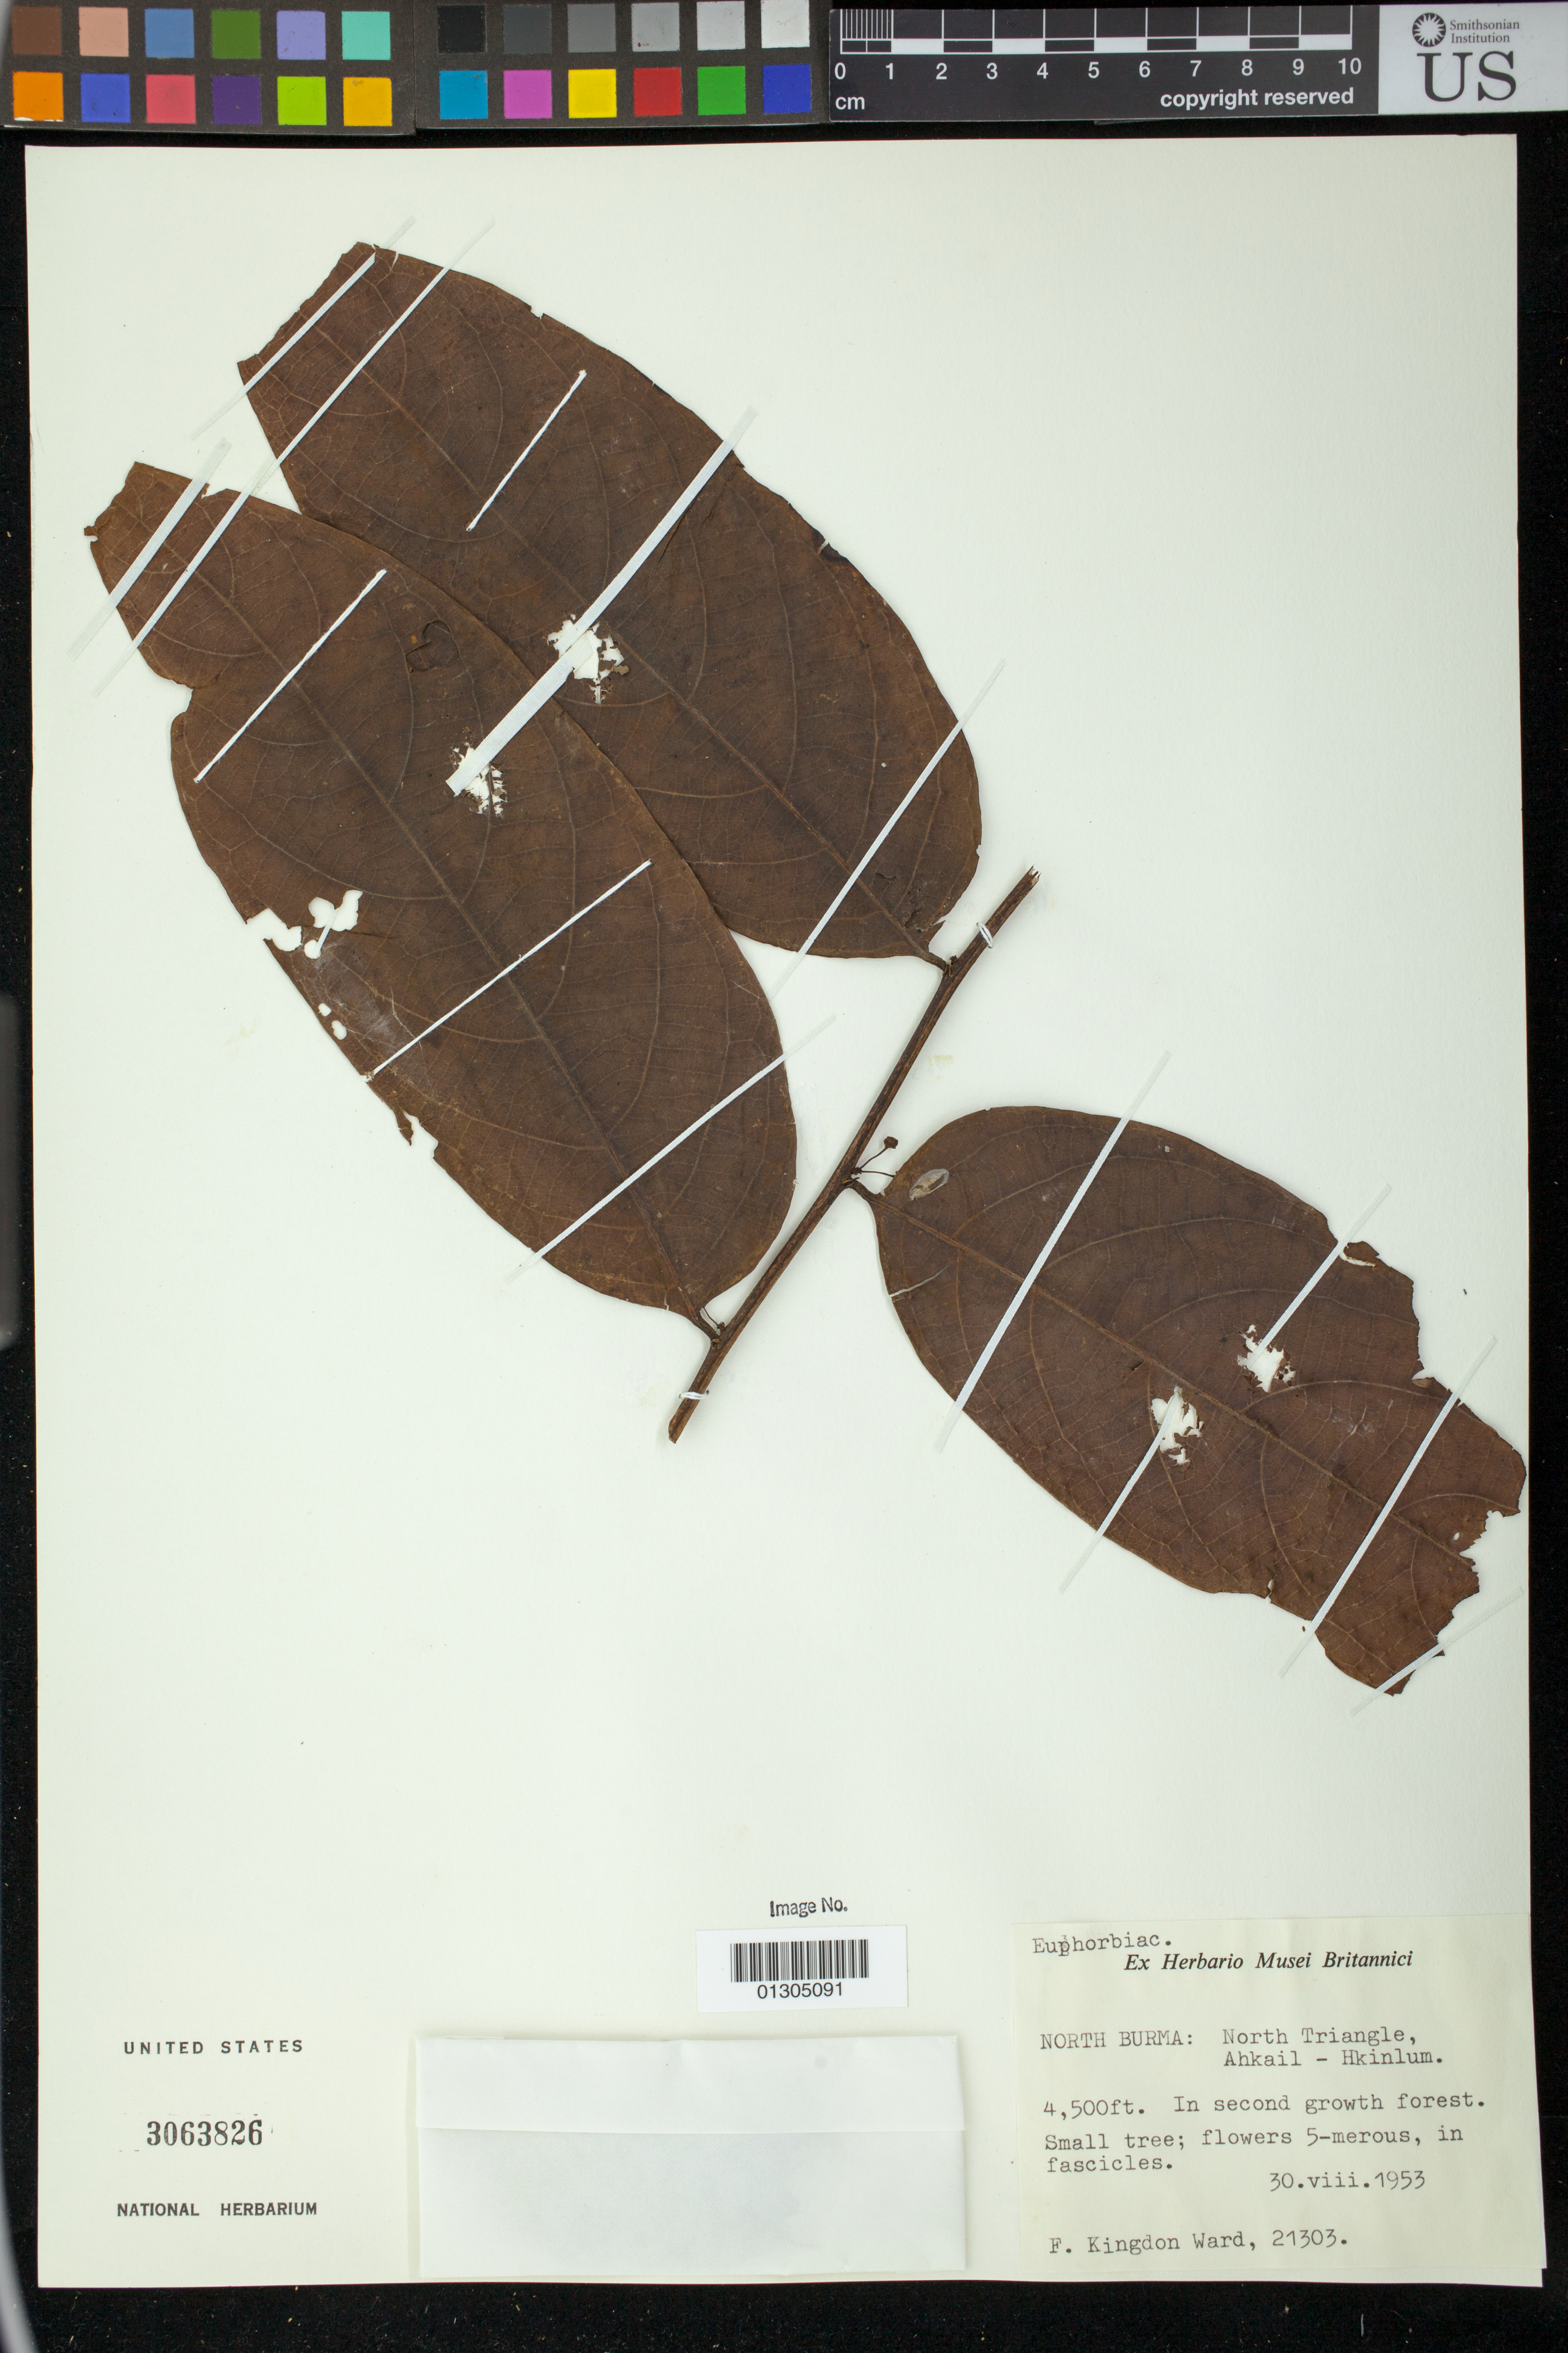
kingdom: Plantae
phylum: Tracheophyta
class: Magnoliopsida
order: Malpighiales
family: Euphorbiaceae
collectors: F. Kingdon Ward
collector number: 21303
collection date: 1953-08-30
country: Myanmar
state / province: Kachin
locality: North Triangle, Ahkail - Hkinlum.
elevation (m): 1372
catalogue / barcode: US 3063826